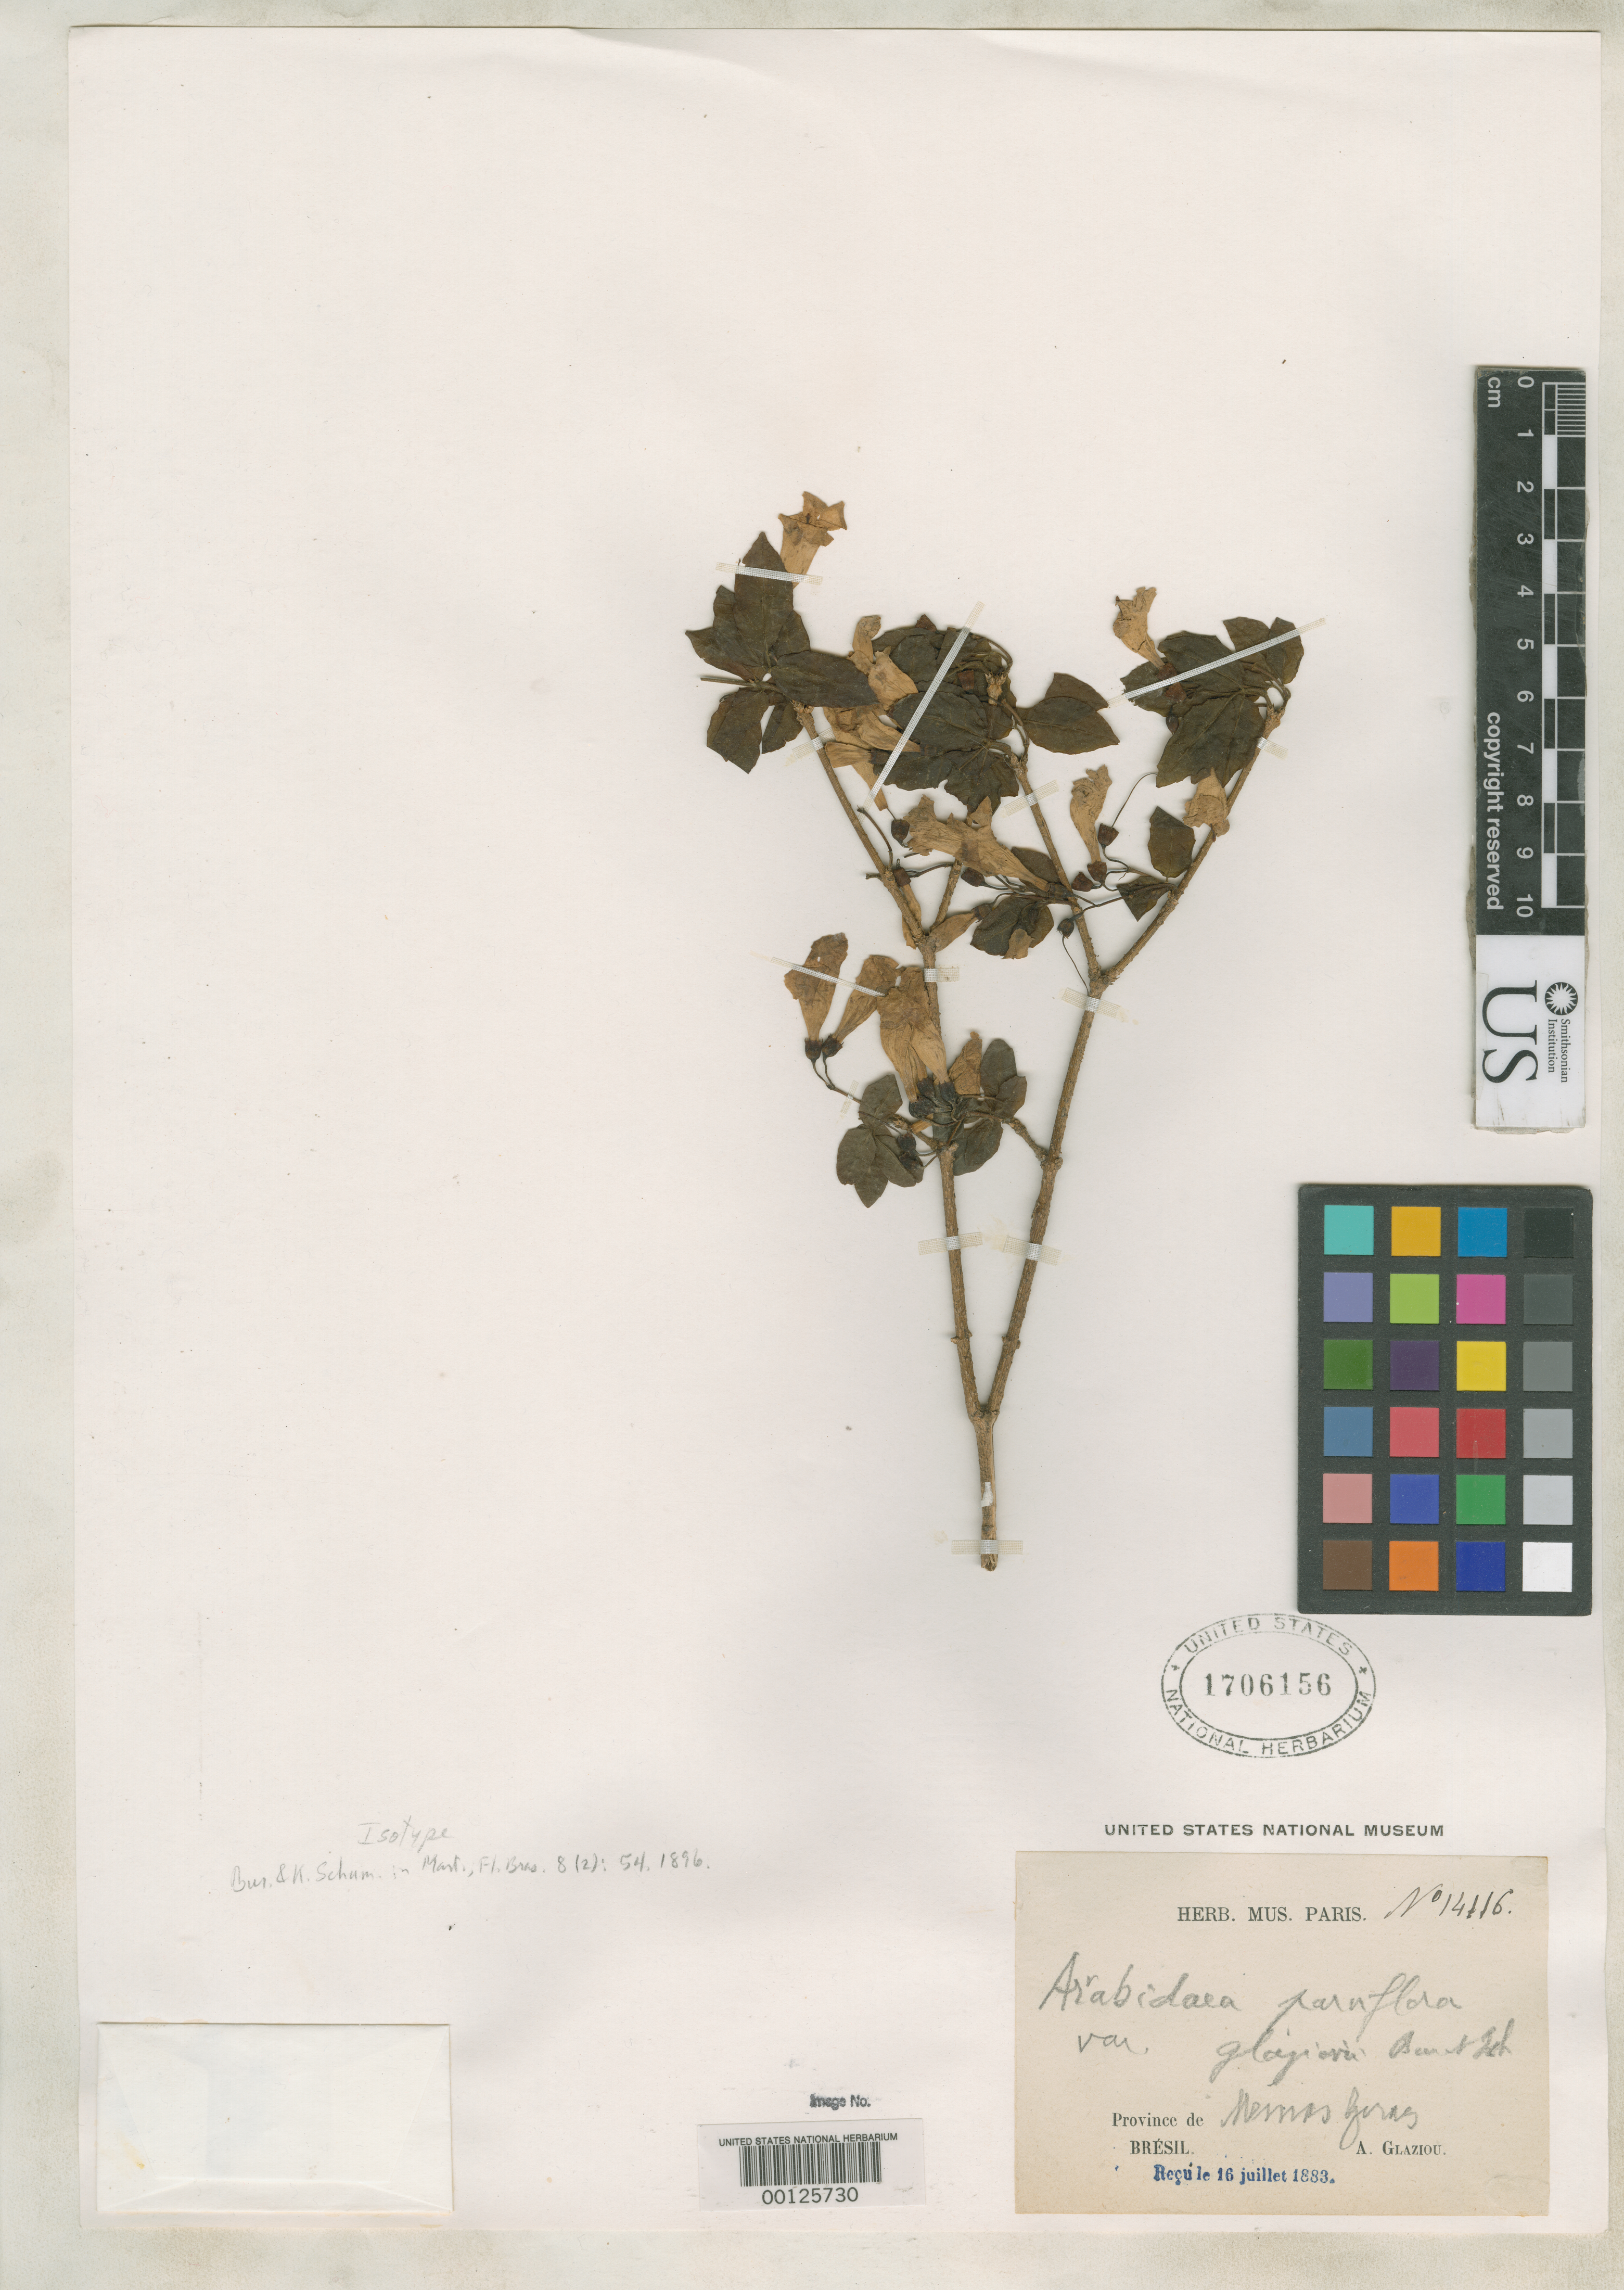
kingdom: Plantae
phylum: Tracheophyta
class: Magnoliopsida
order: Lamiales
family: Bignoniaceae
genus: Arrabidaea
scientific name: Arrabidaea parviflora var. glaziovii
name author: Bureau & K. Schum. in Mart.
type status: Isotype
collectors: A. F. M. Glaziou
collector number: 14116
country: Brazil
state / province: Minas Gerais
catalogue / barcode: US 1706156